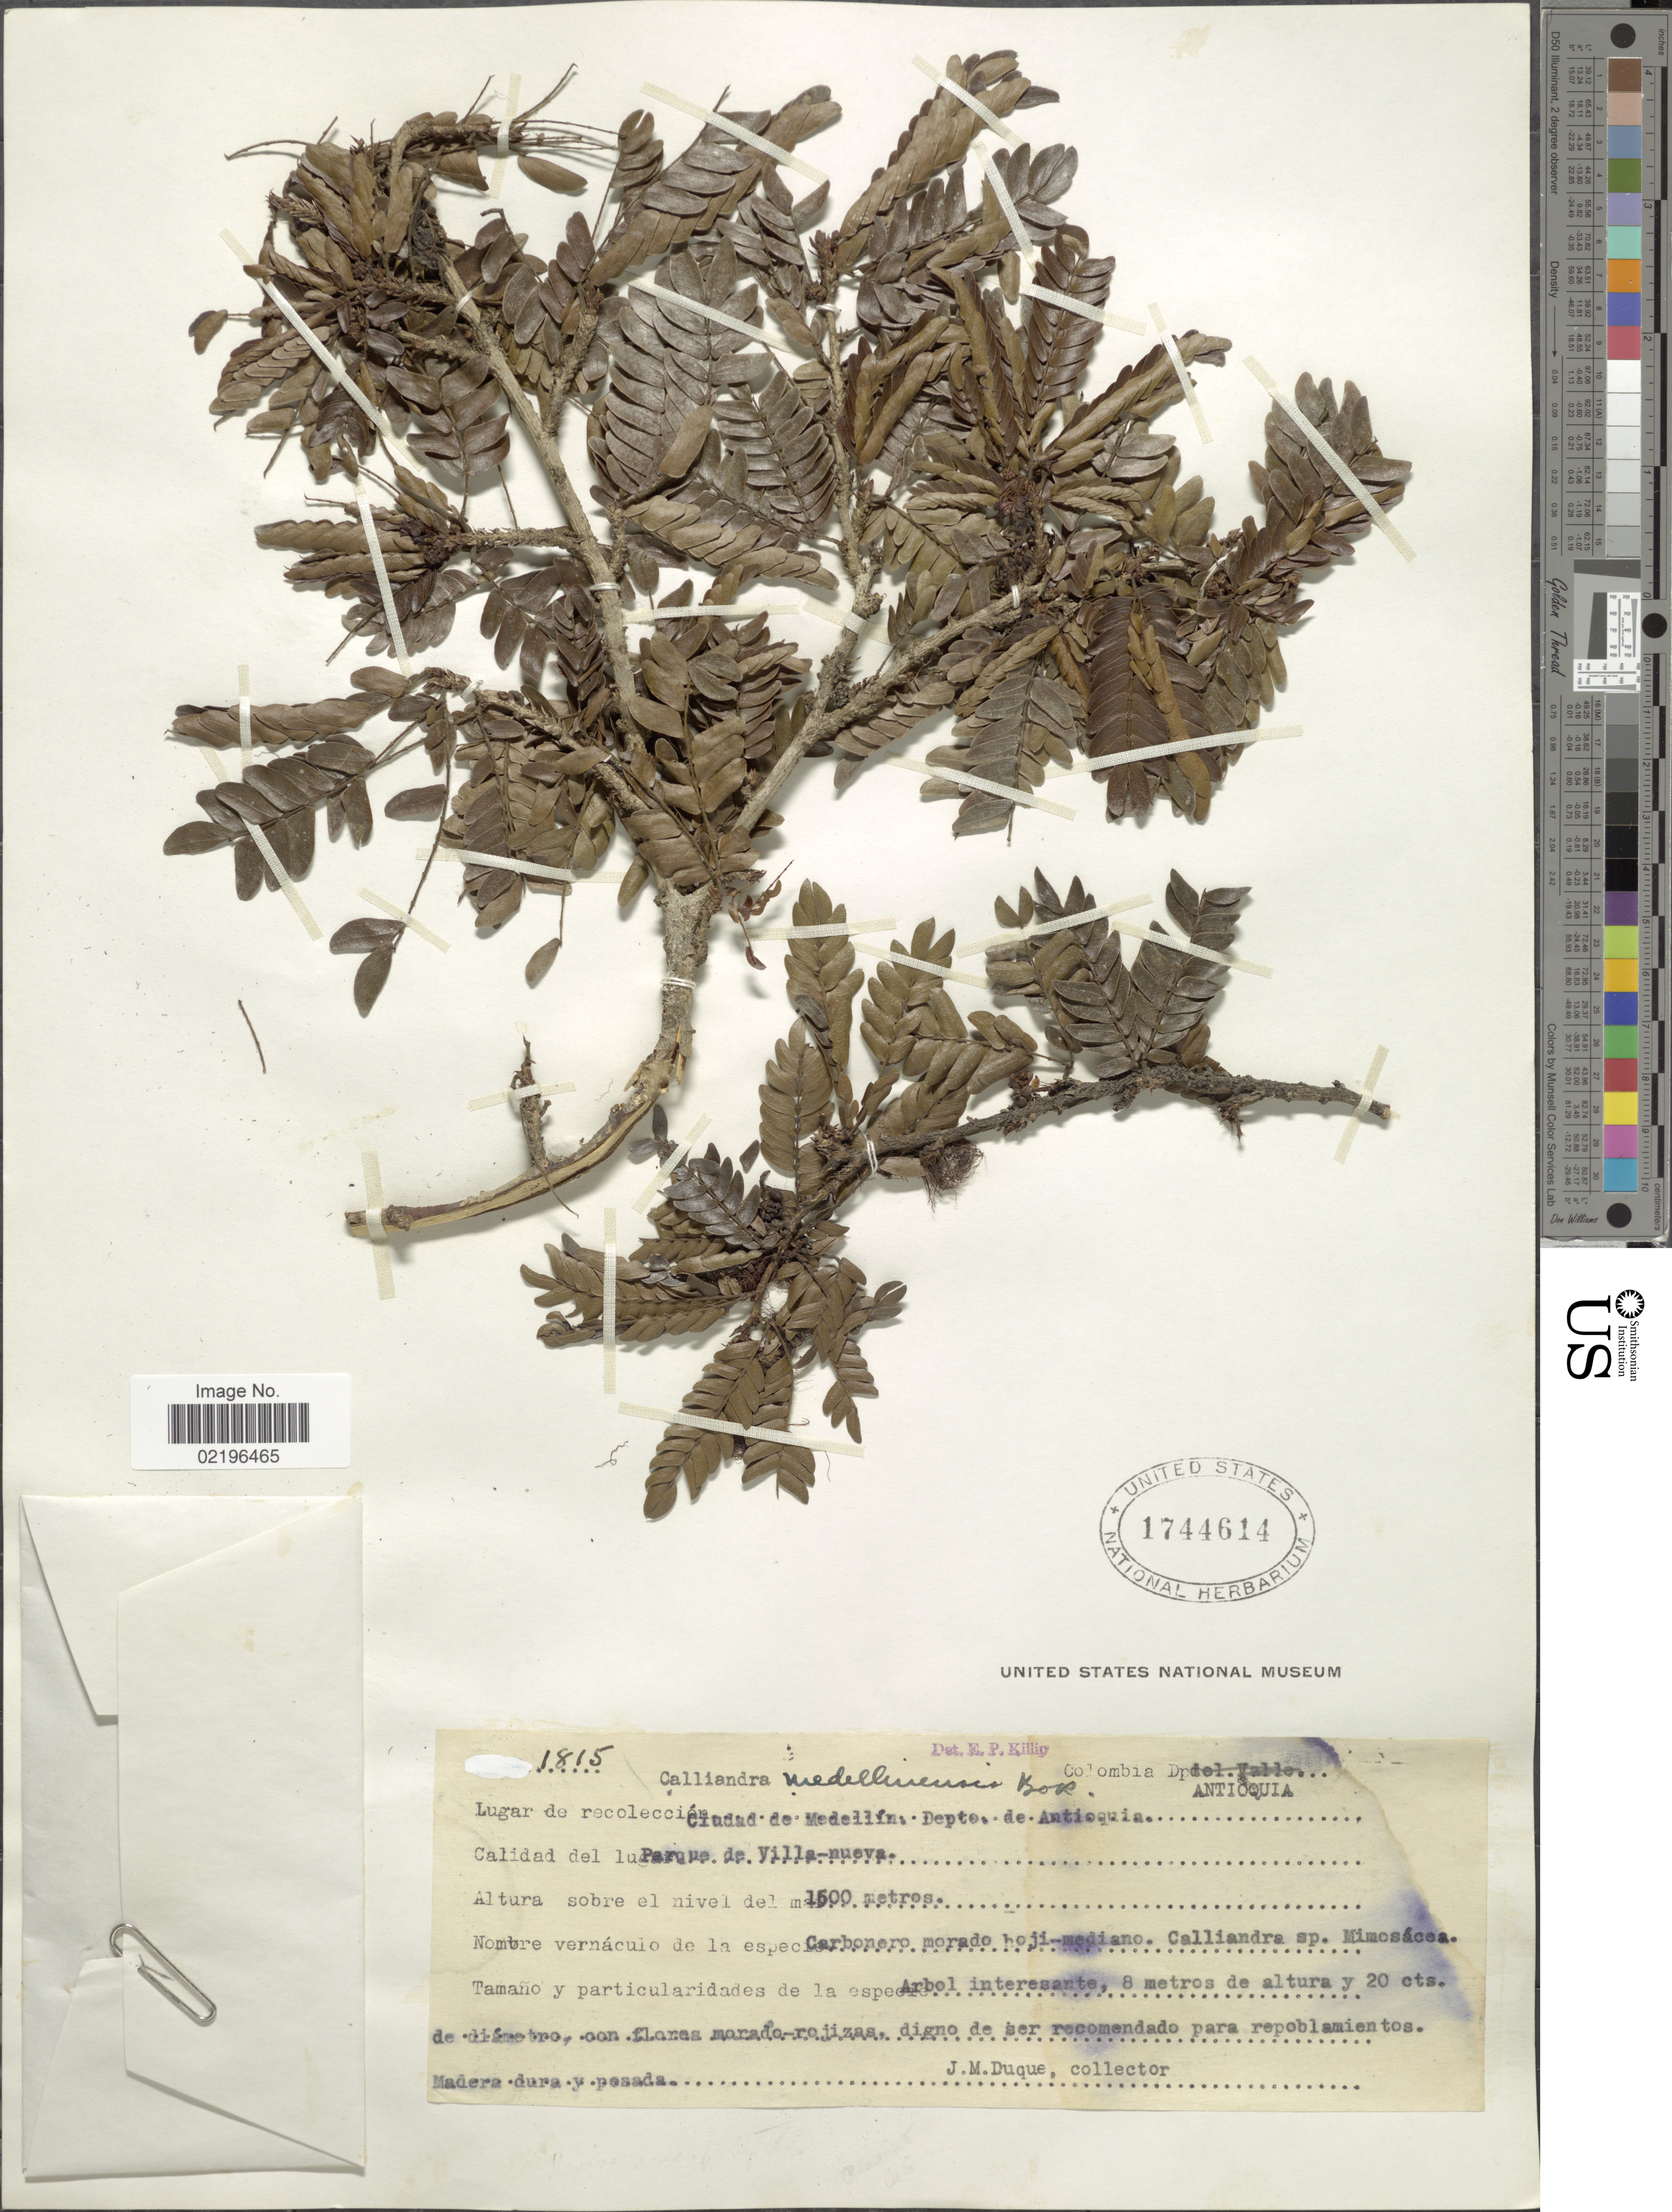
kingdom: Plantae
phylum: Tracheophyta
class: Magnoliopsida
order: Fabales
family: Fabaceae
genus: Calliandra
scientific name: Calliandra medellinensis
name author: Britton & Rose in Britton & Killip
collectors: J. Duque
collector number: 1815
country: Colombia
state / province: Antioquia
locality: Ciudad de Medellin, Depto. Antioguia. Parque de Villa-nueva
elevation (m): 1500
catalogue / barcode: US 1744614